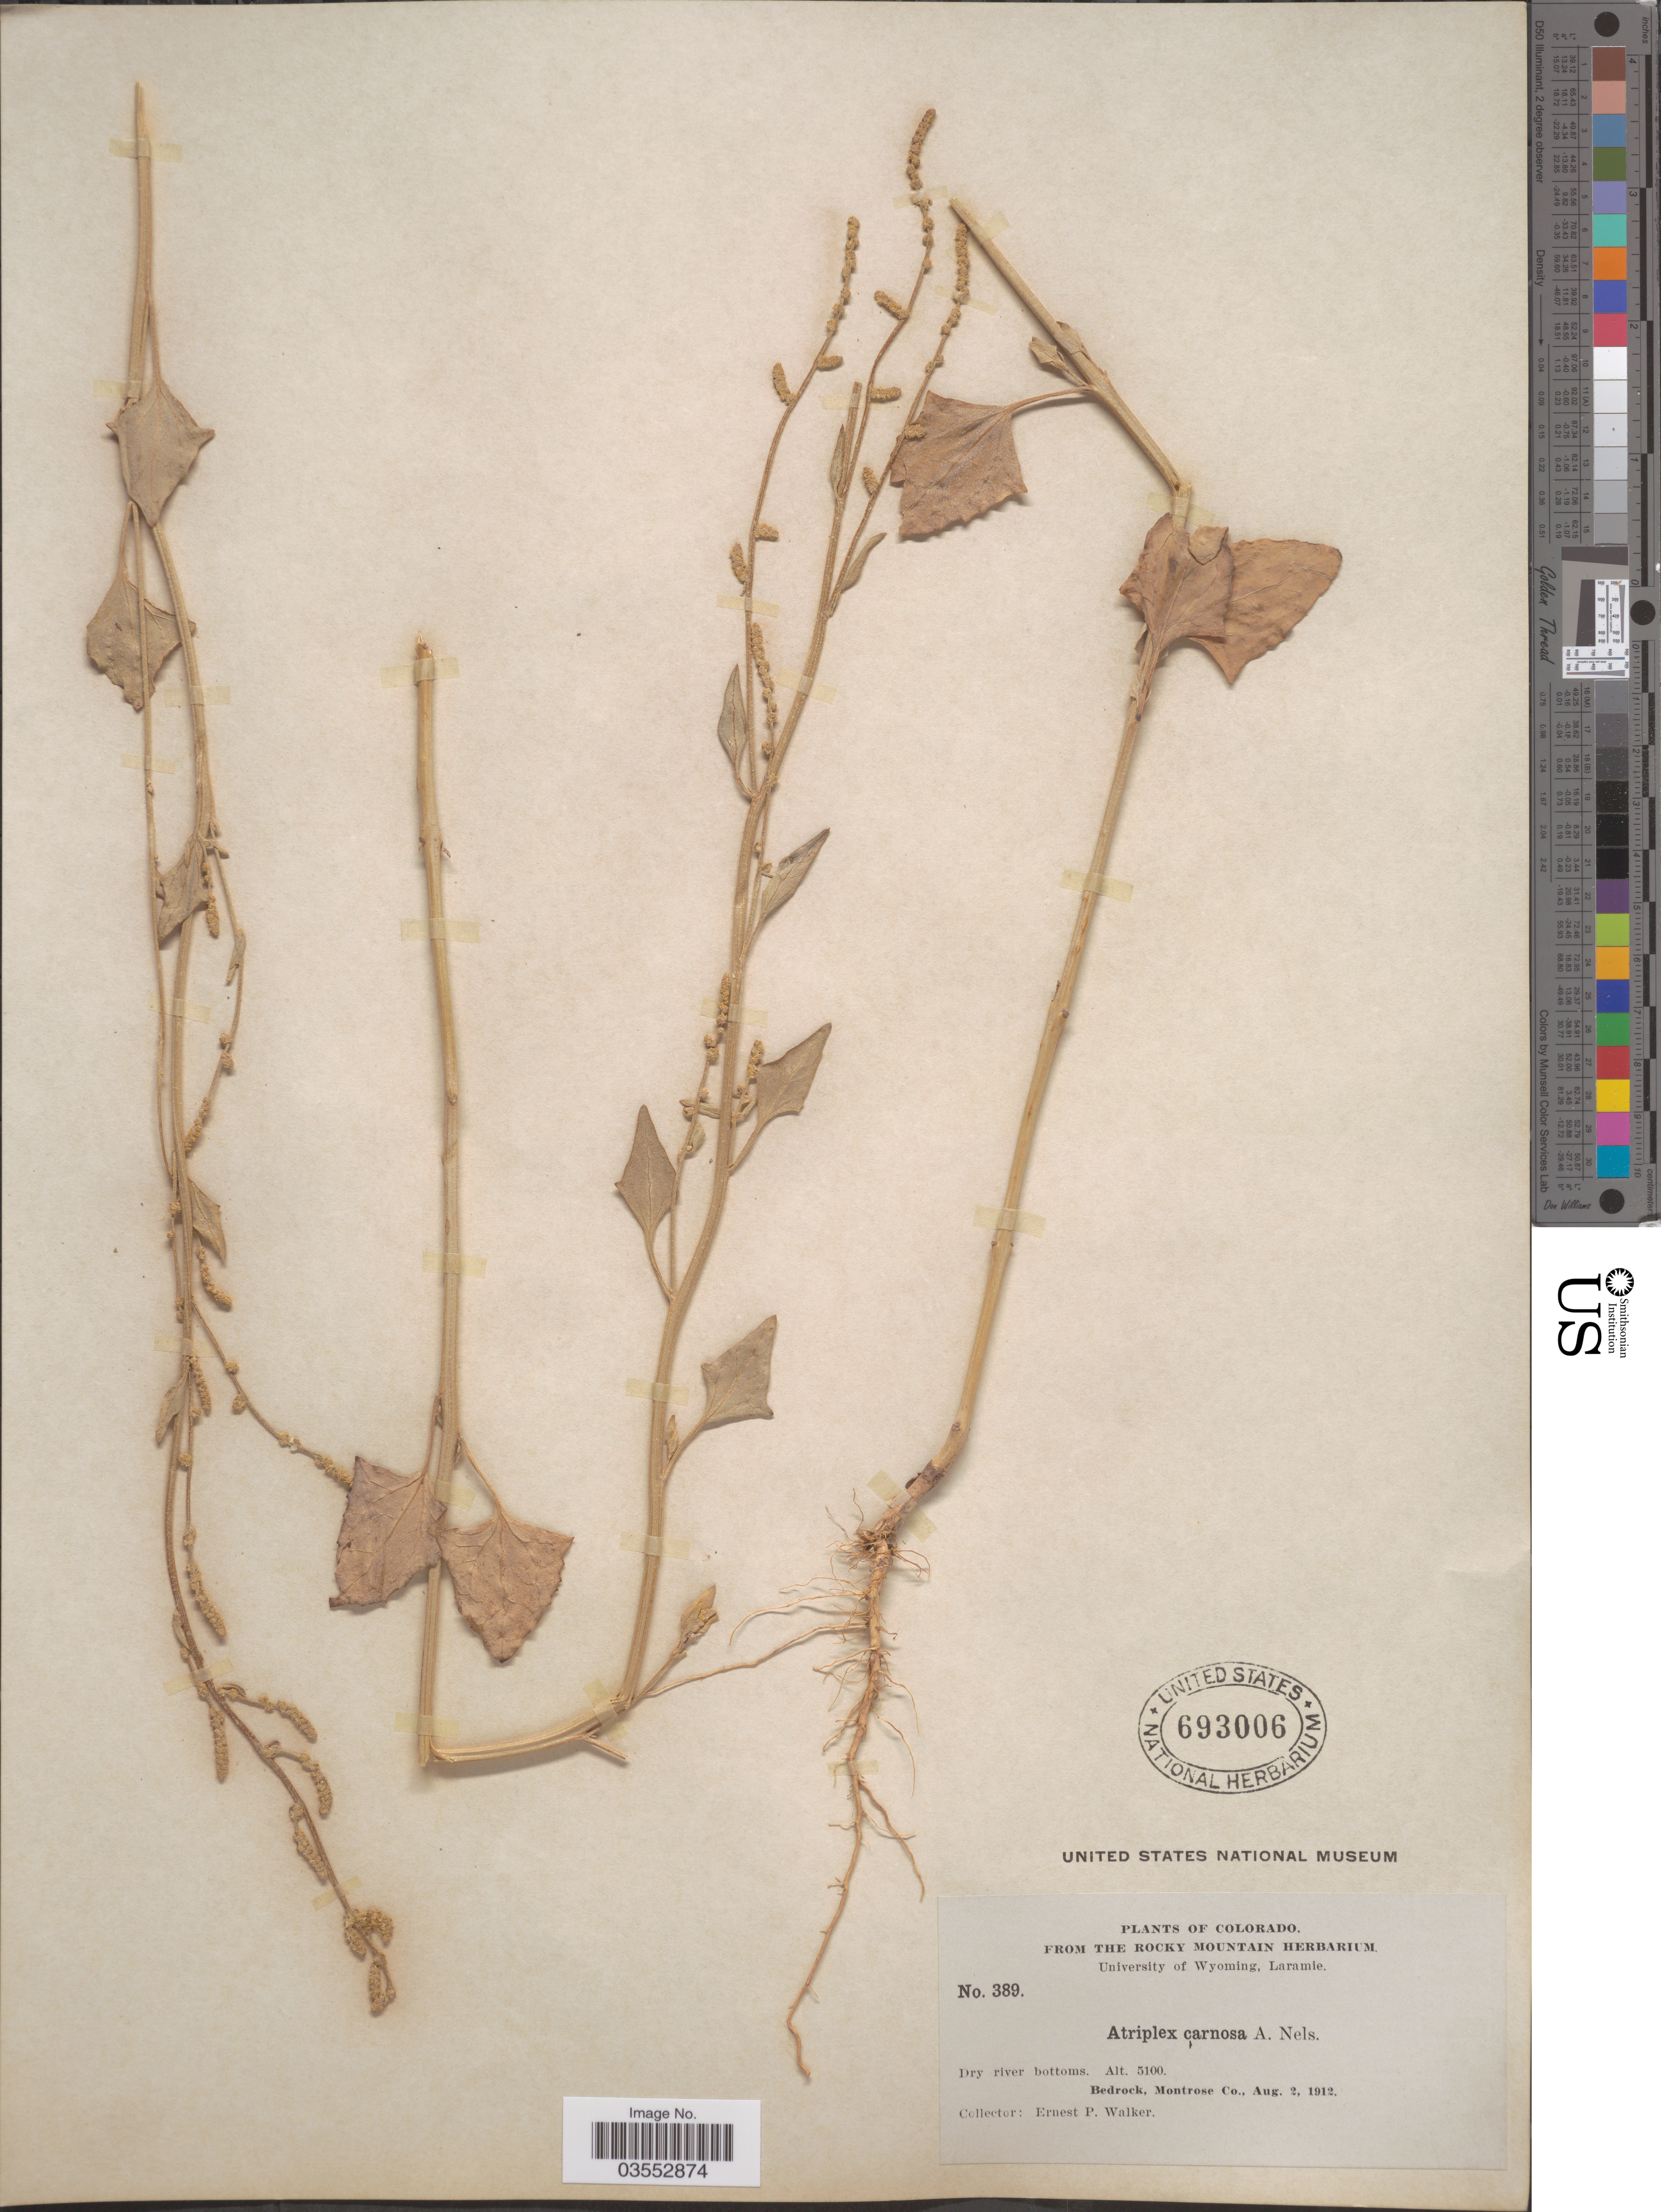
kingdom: Plantae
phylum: Tracheophyta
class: Magnoliopsida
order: Caryophyllales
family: Amaranthaceae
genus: Atriplex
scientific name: Atriplex subspicata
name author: (Nutt.) Rydb.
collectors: E. P. Walker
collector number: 389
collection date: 1912-08-02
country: United States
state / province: Colorado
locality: Bedrock, Montrose Co.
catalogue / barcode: US 693006